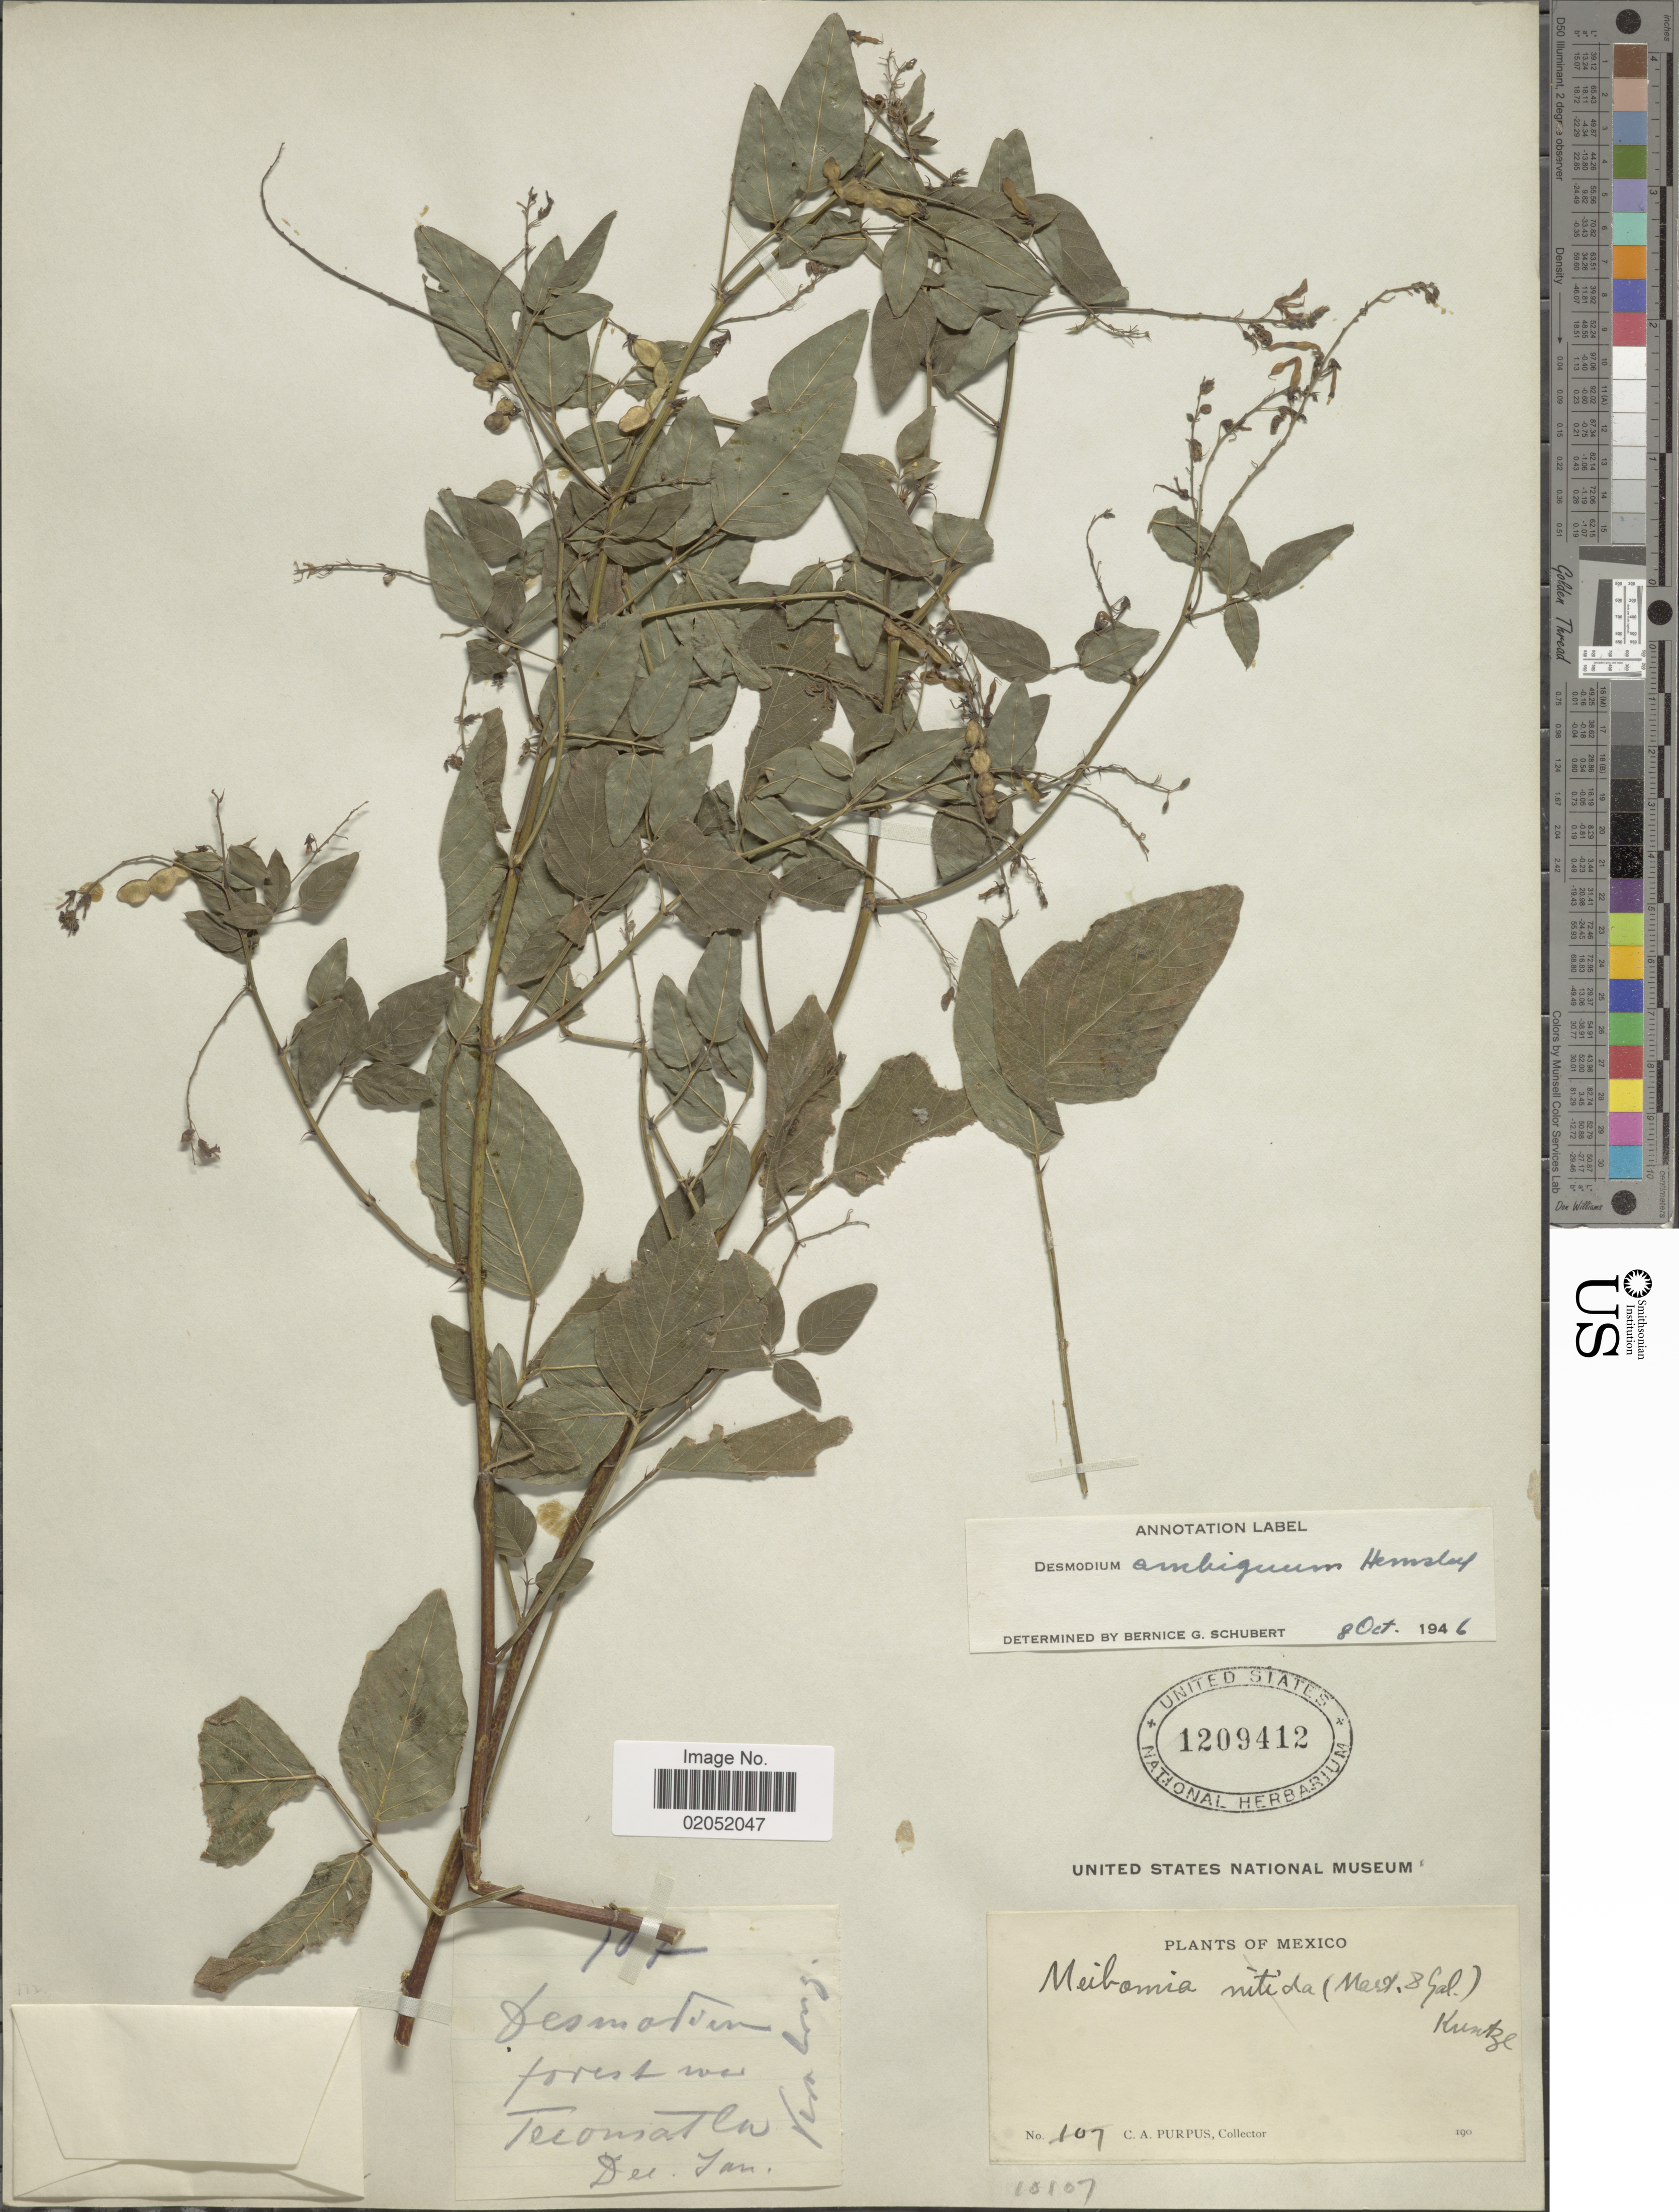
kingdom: Plantae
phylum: Tracheophyta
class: Magnoliopsida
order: Fabales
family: Fabaceae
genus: Desmodium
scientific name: Desmodium ambiguum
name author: Hemsl.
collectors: C. A. Purpus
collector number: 10107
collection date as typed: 190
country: Mexico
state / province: Veracruz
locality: forest near Tecomatlan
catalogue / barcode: US 1209412